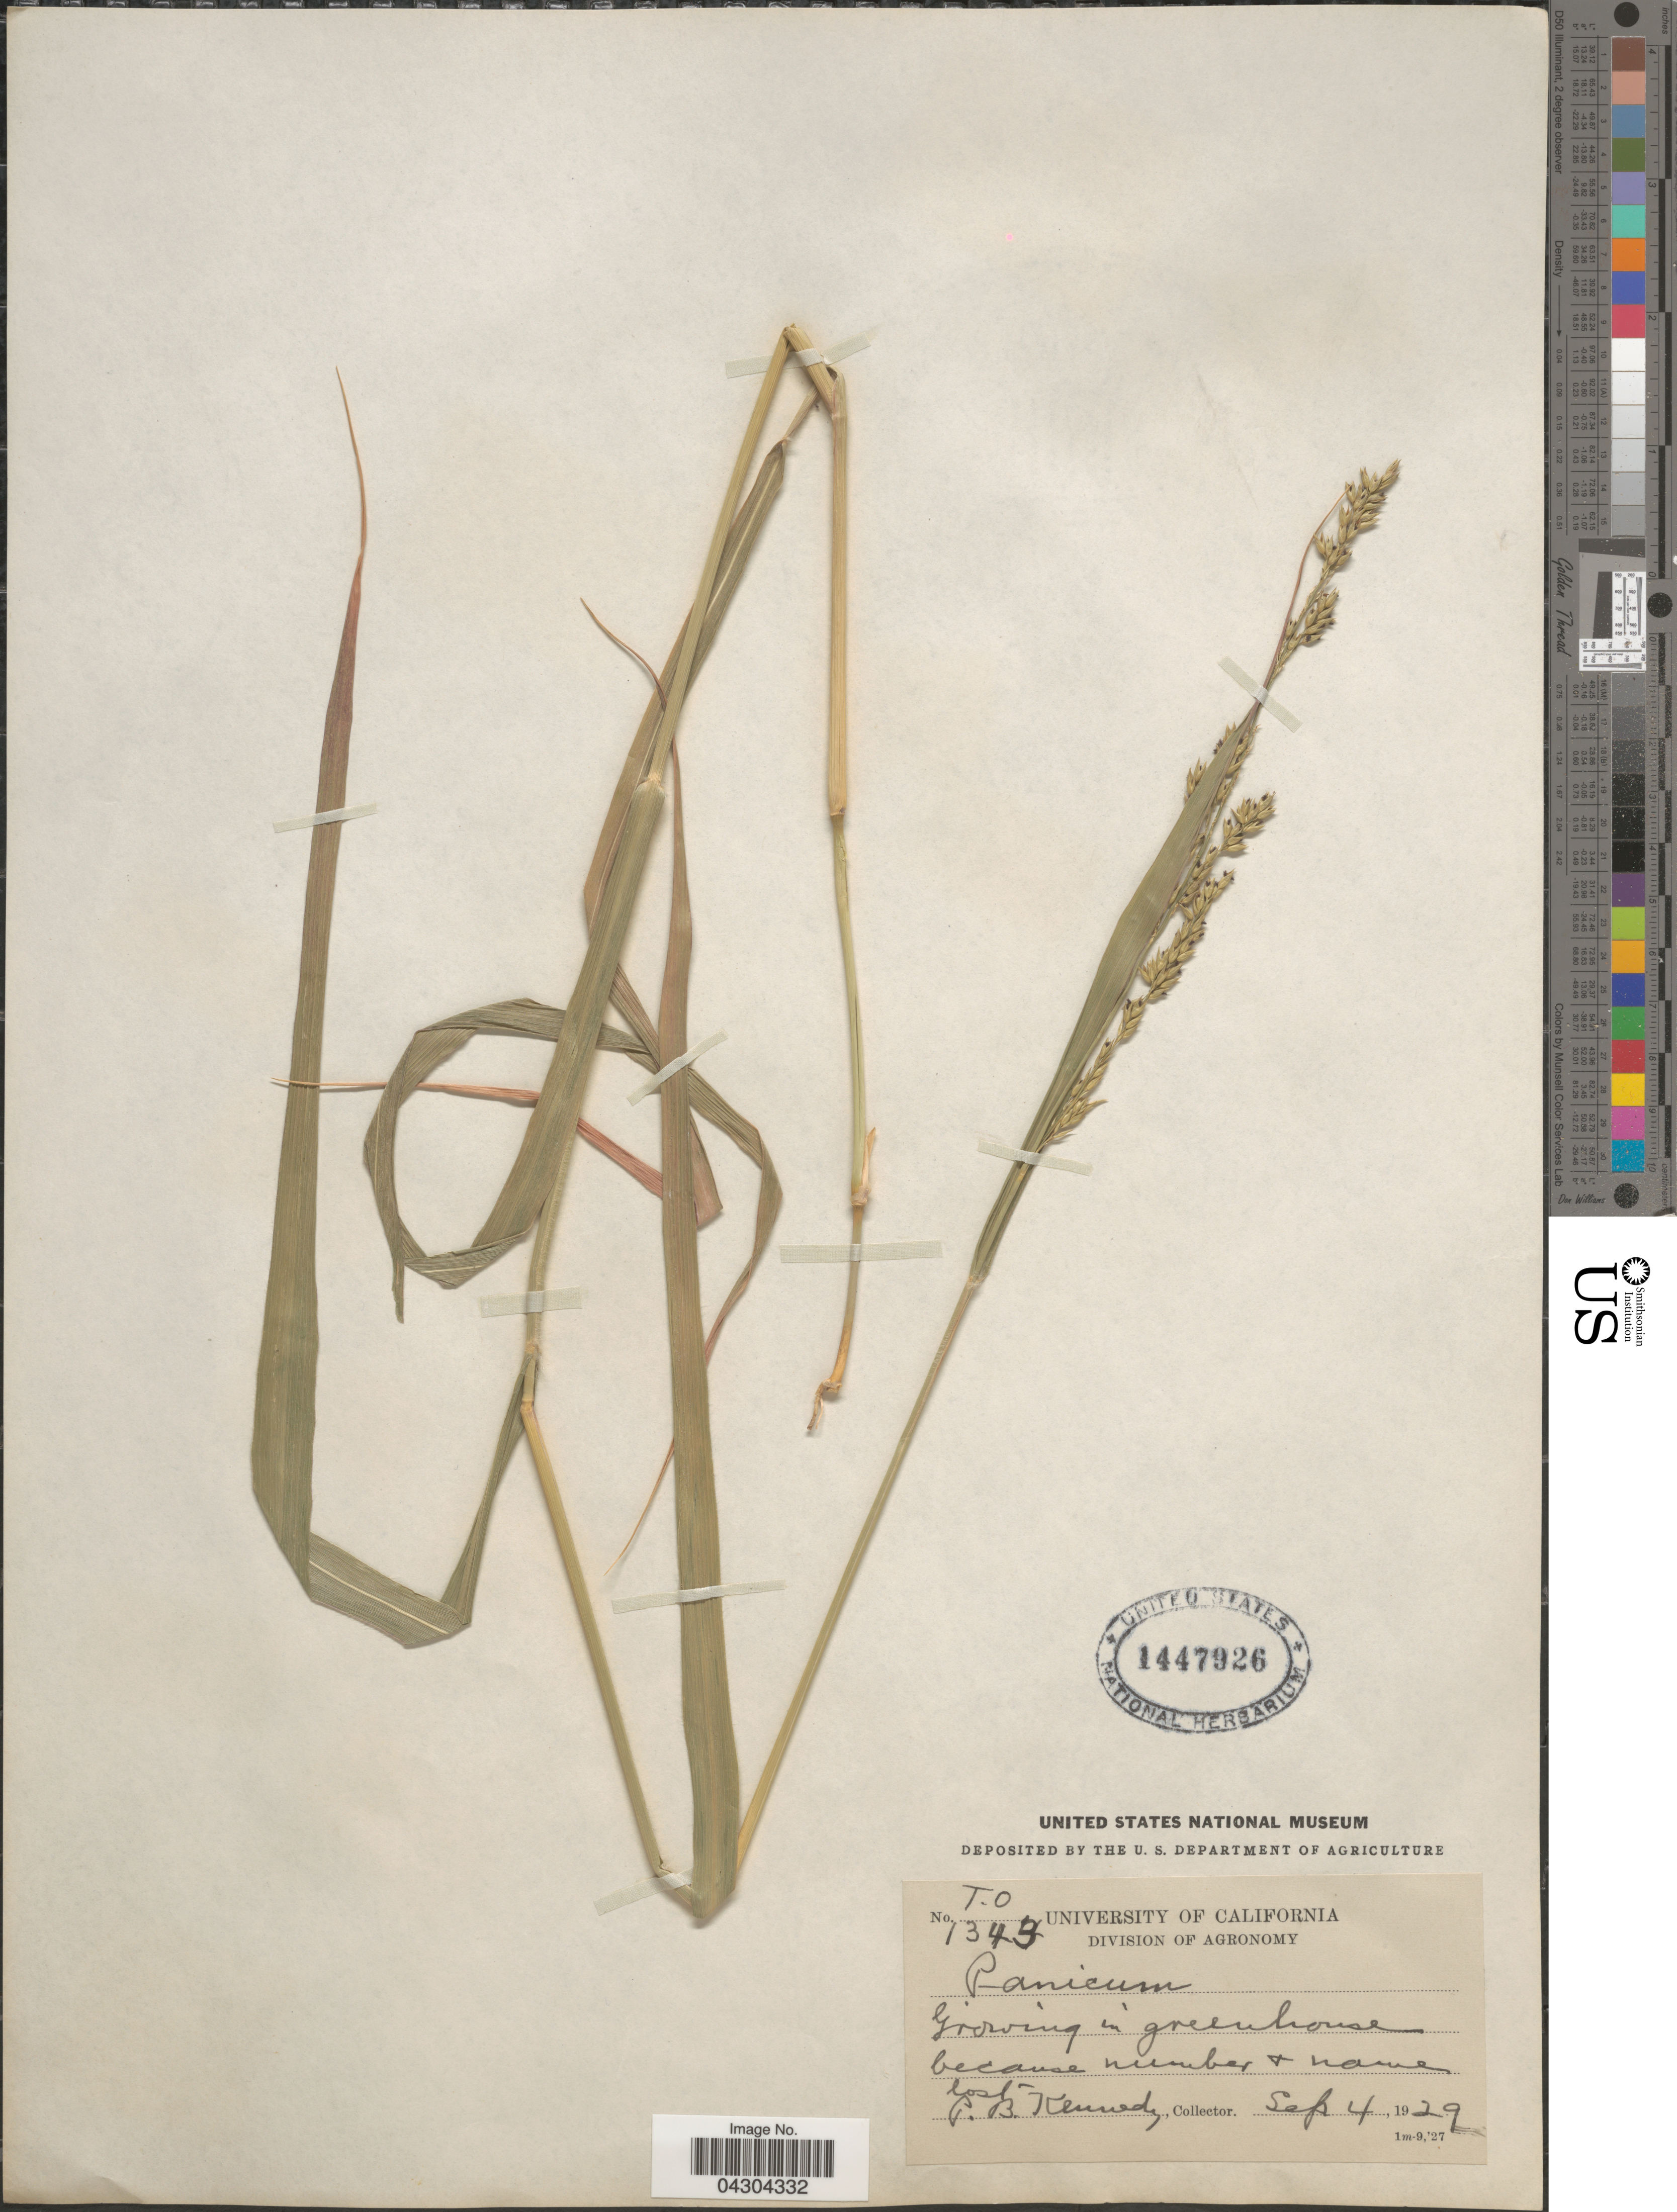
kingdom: Plantae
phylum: Tracheophyta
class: Liliopsida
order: Poales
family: Poaceae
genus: Panicum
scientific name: Panicum sp.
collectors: P. B. Kennedy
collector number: T.O1343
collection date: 1929-09-04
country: United States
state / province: California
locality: In greenhouse.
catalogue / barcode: US 1447926